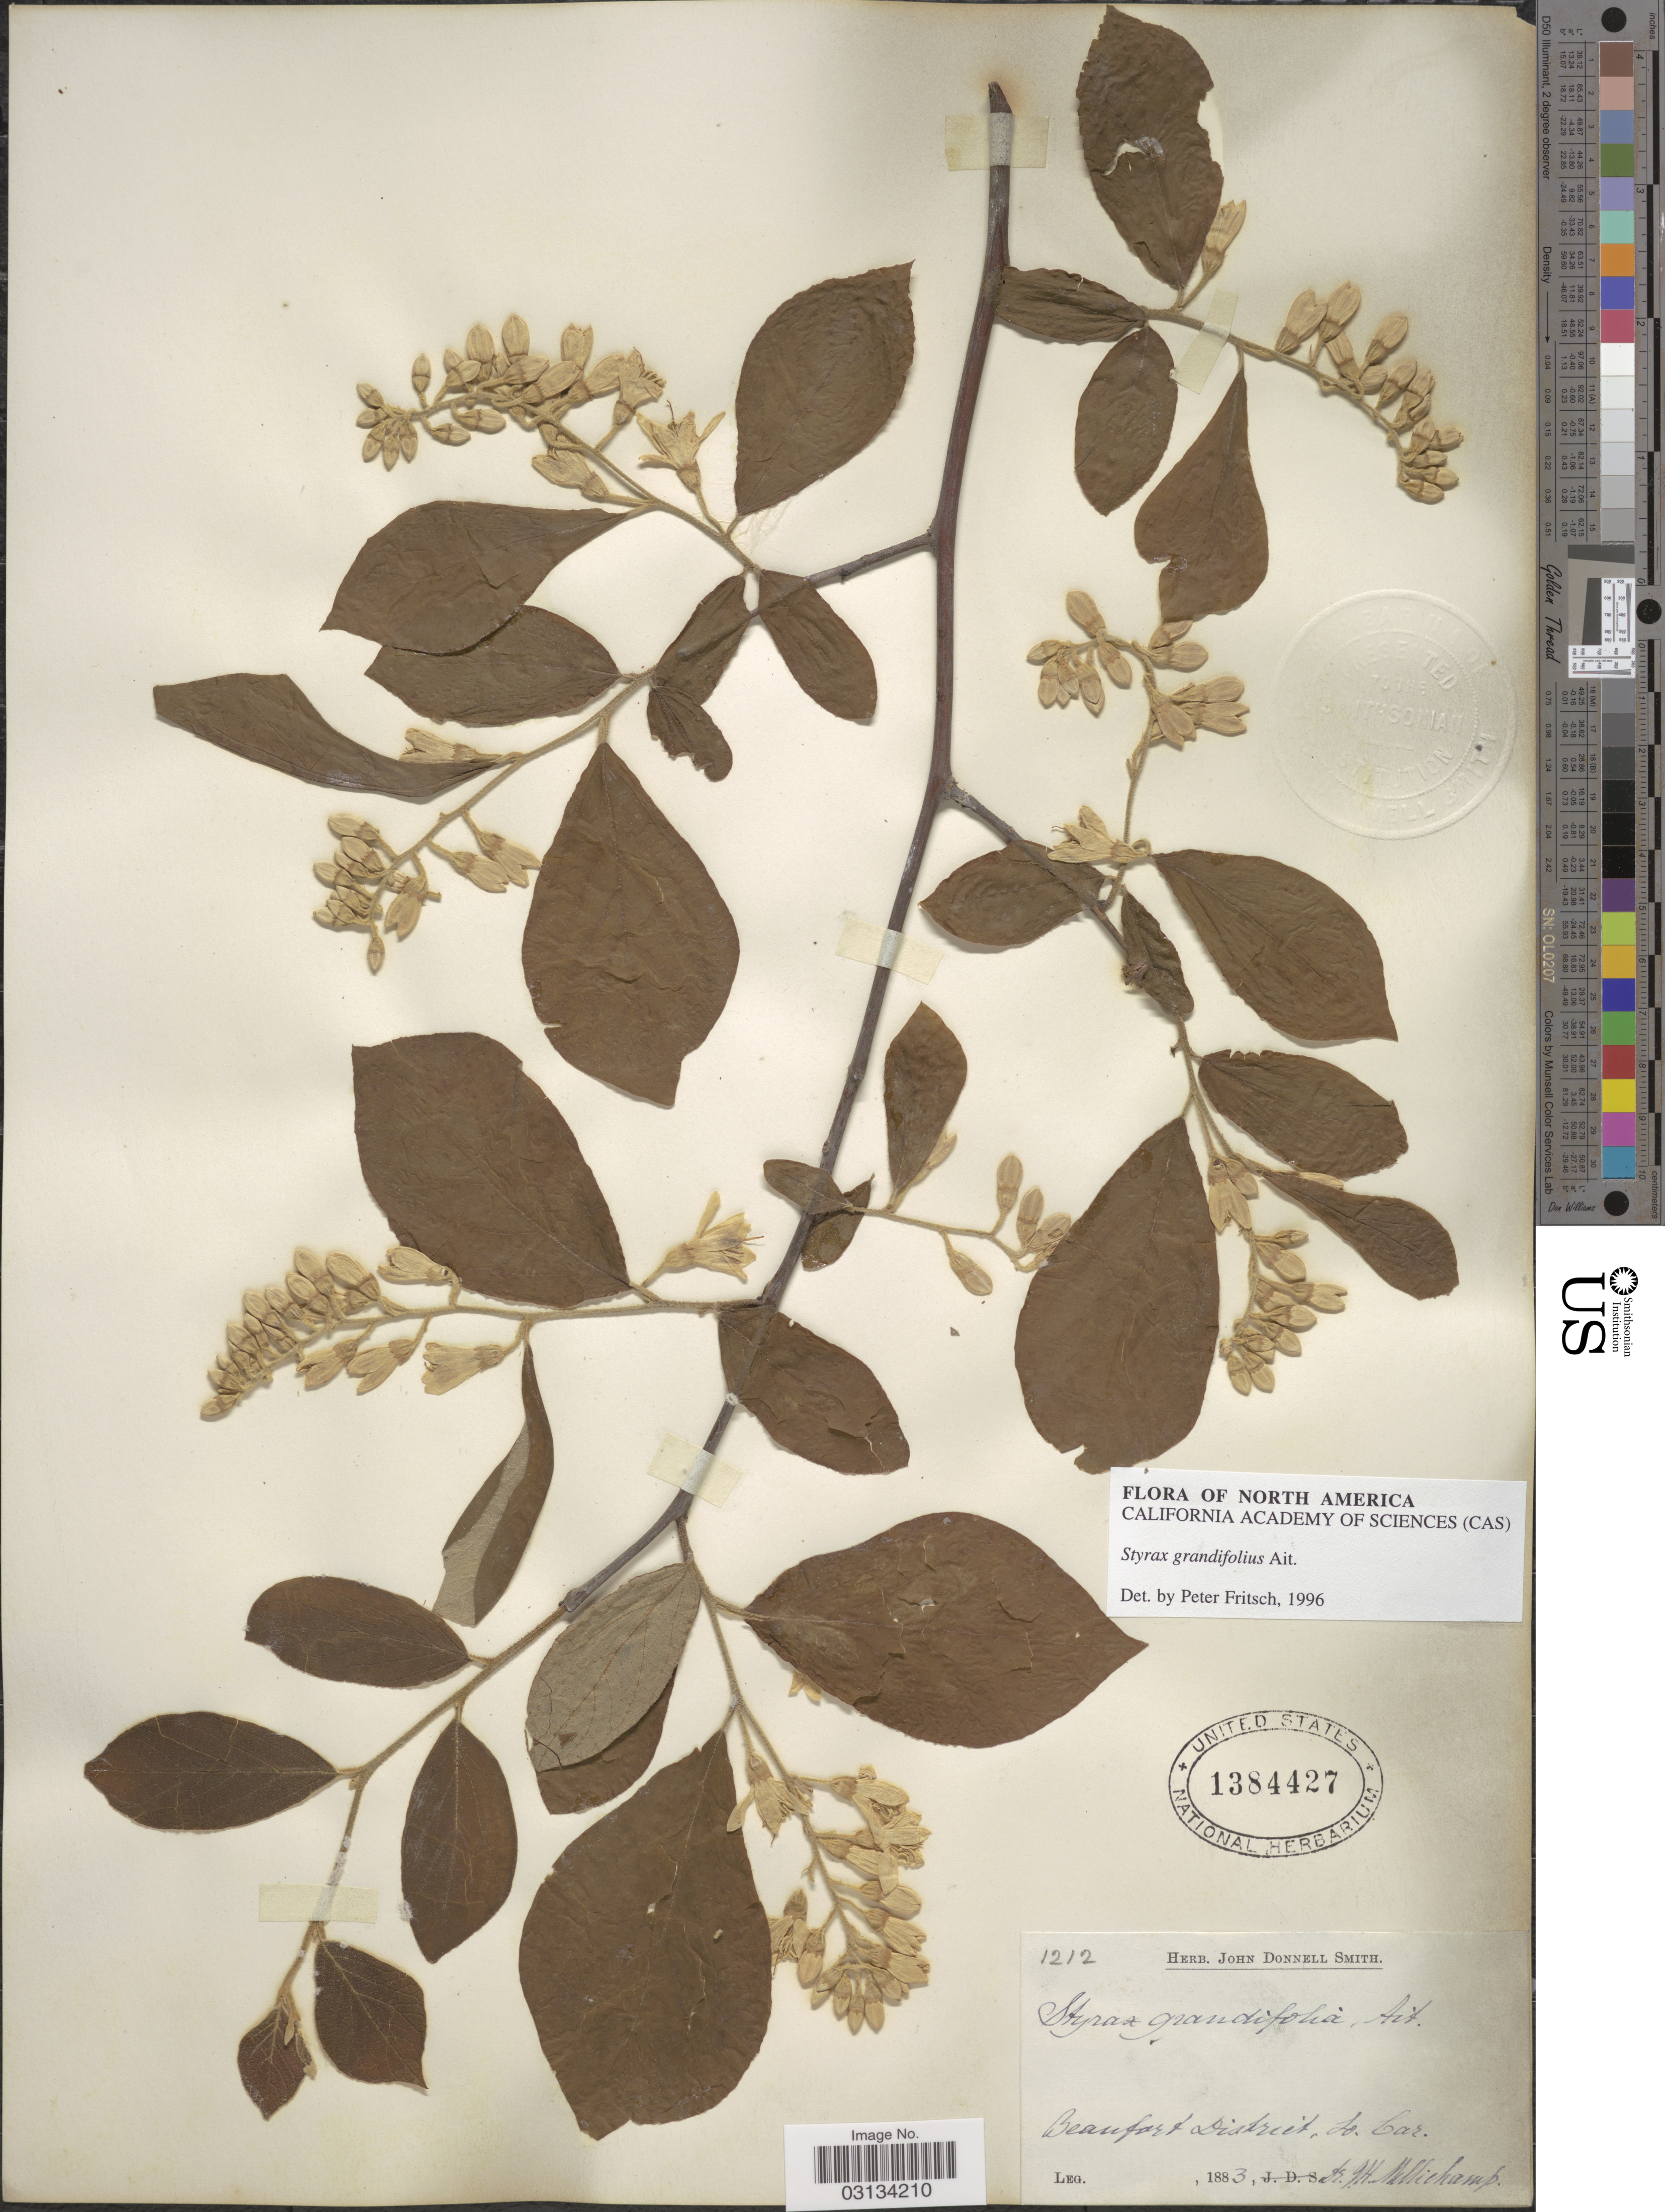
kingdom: Plantae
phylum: Tracheophyta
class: Magnoliopsida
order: Ericales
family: Styracaceae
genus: Styrax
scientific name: Styrax grandifolius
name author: Aiton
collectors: J. H. Mellichamp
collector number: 1212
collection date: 1883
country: United States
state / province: South Carolina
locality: Beaufort District, So. Car.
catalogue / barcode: US 1384427